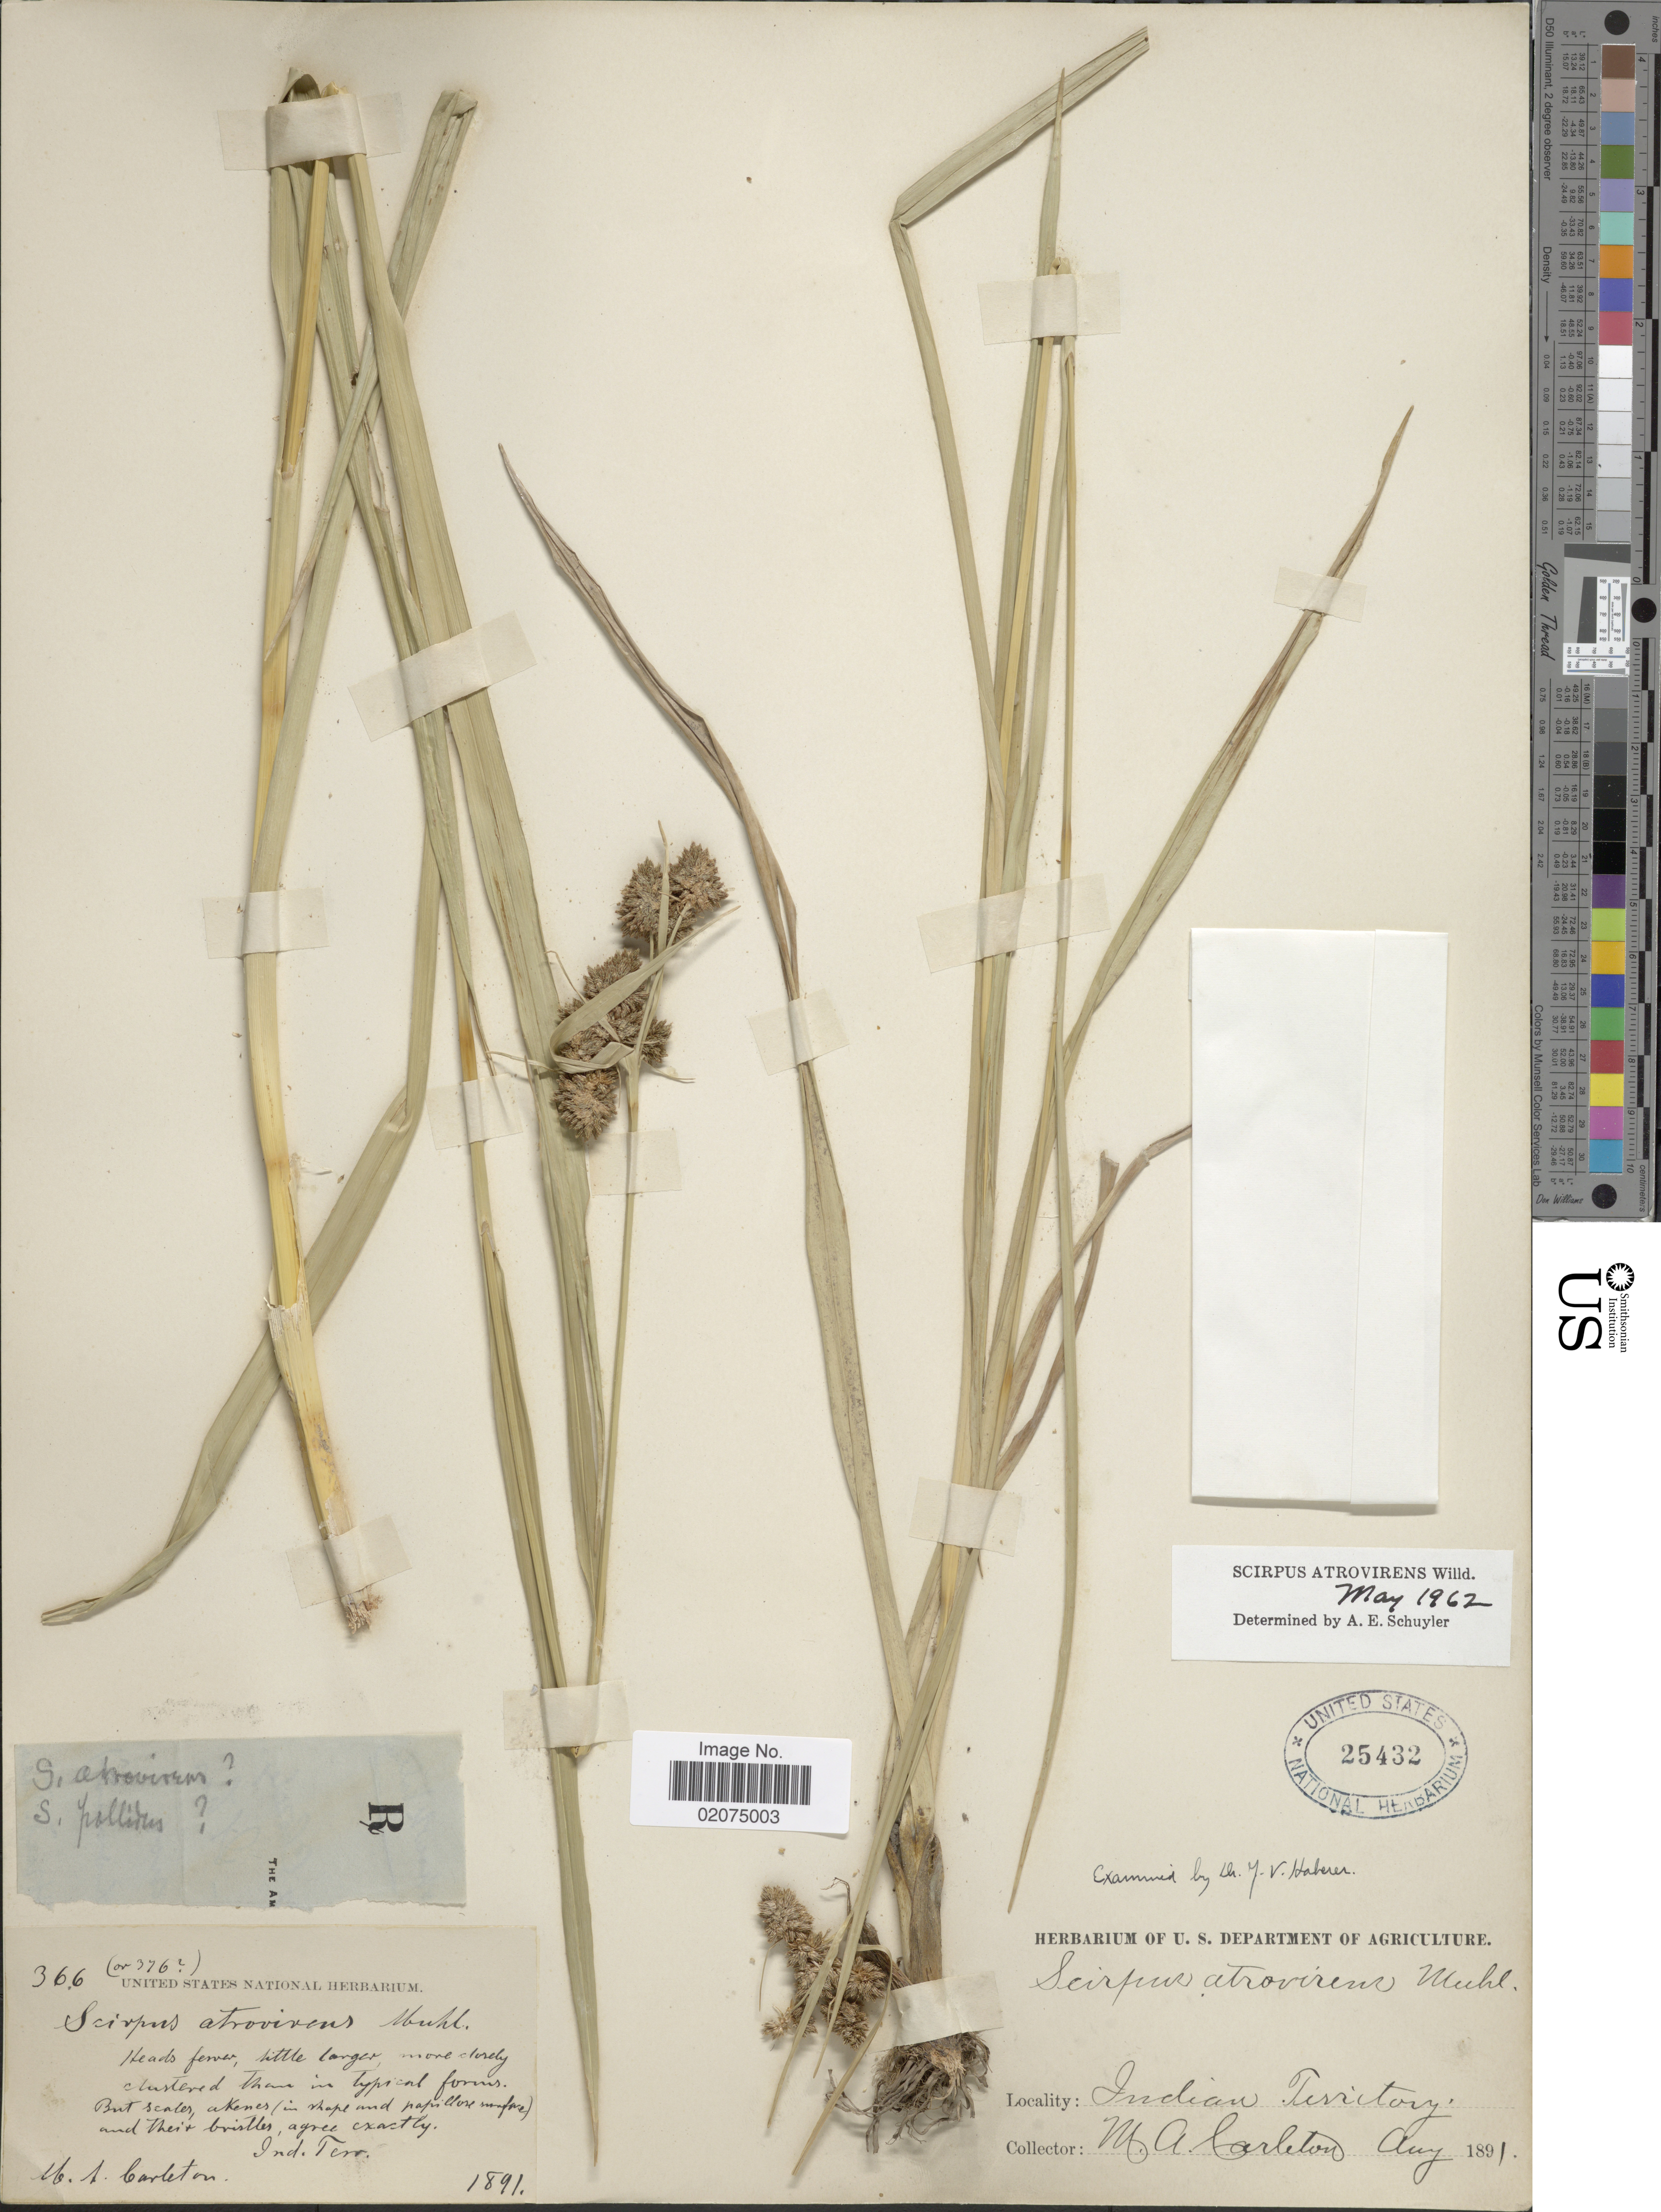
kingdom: Plantae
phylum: Tracheophyta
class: Liliopsida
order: Poales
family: Cyperaceae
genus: Scirpus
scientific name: Scirpus atrovirens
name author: Willd.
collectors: M. A. Carleton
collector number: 366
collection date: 1891-08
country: United States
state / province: Oklahoma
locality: Indian Territory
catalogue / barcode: US 25432